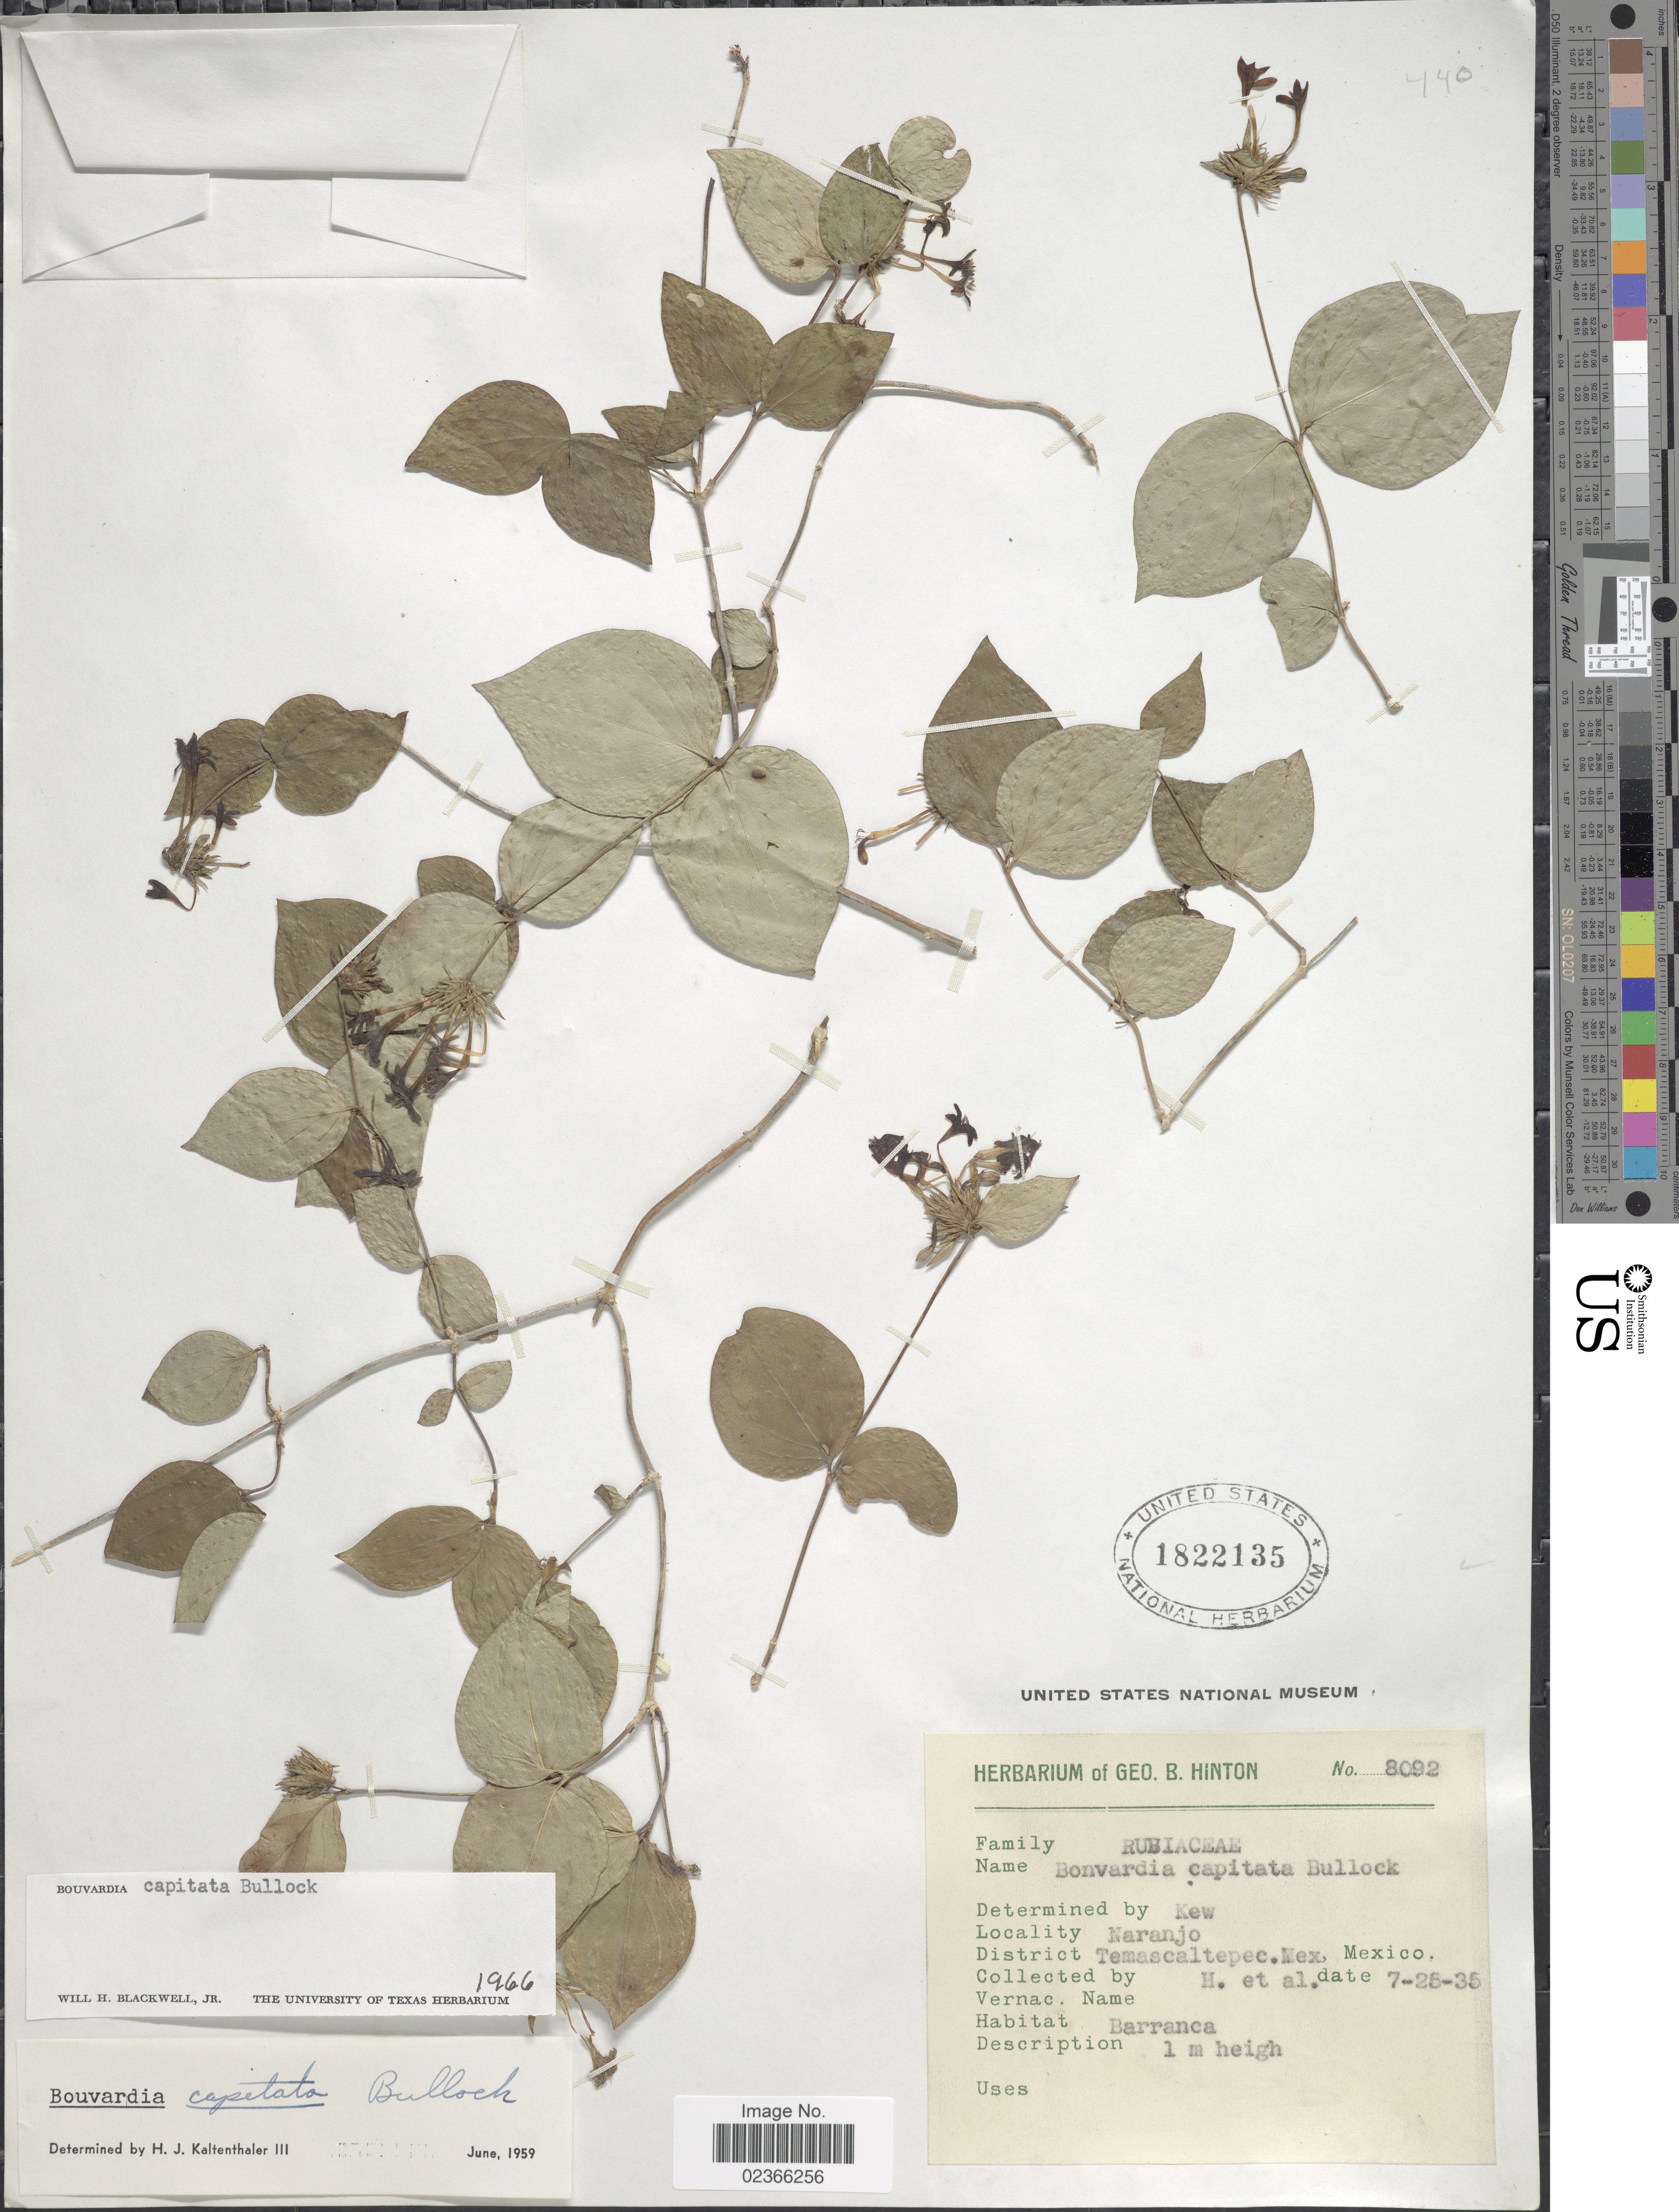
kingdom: Plantae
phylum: Tracheophyta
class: Magnoliopsida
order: Gentianales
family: Rubiaceae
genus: Bouvardia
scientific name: Bouvardia capitata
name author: Bullock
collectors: G. B. Hinton & et al.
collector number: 8092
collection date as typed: Transcribed d/m/y: 25/7/35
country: Mexico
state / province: México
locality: Naranjo, Temascaltepec.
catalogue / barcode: US 1822135